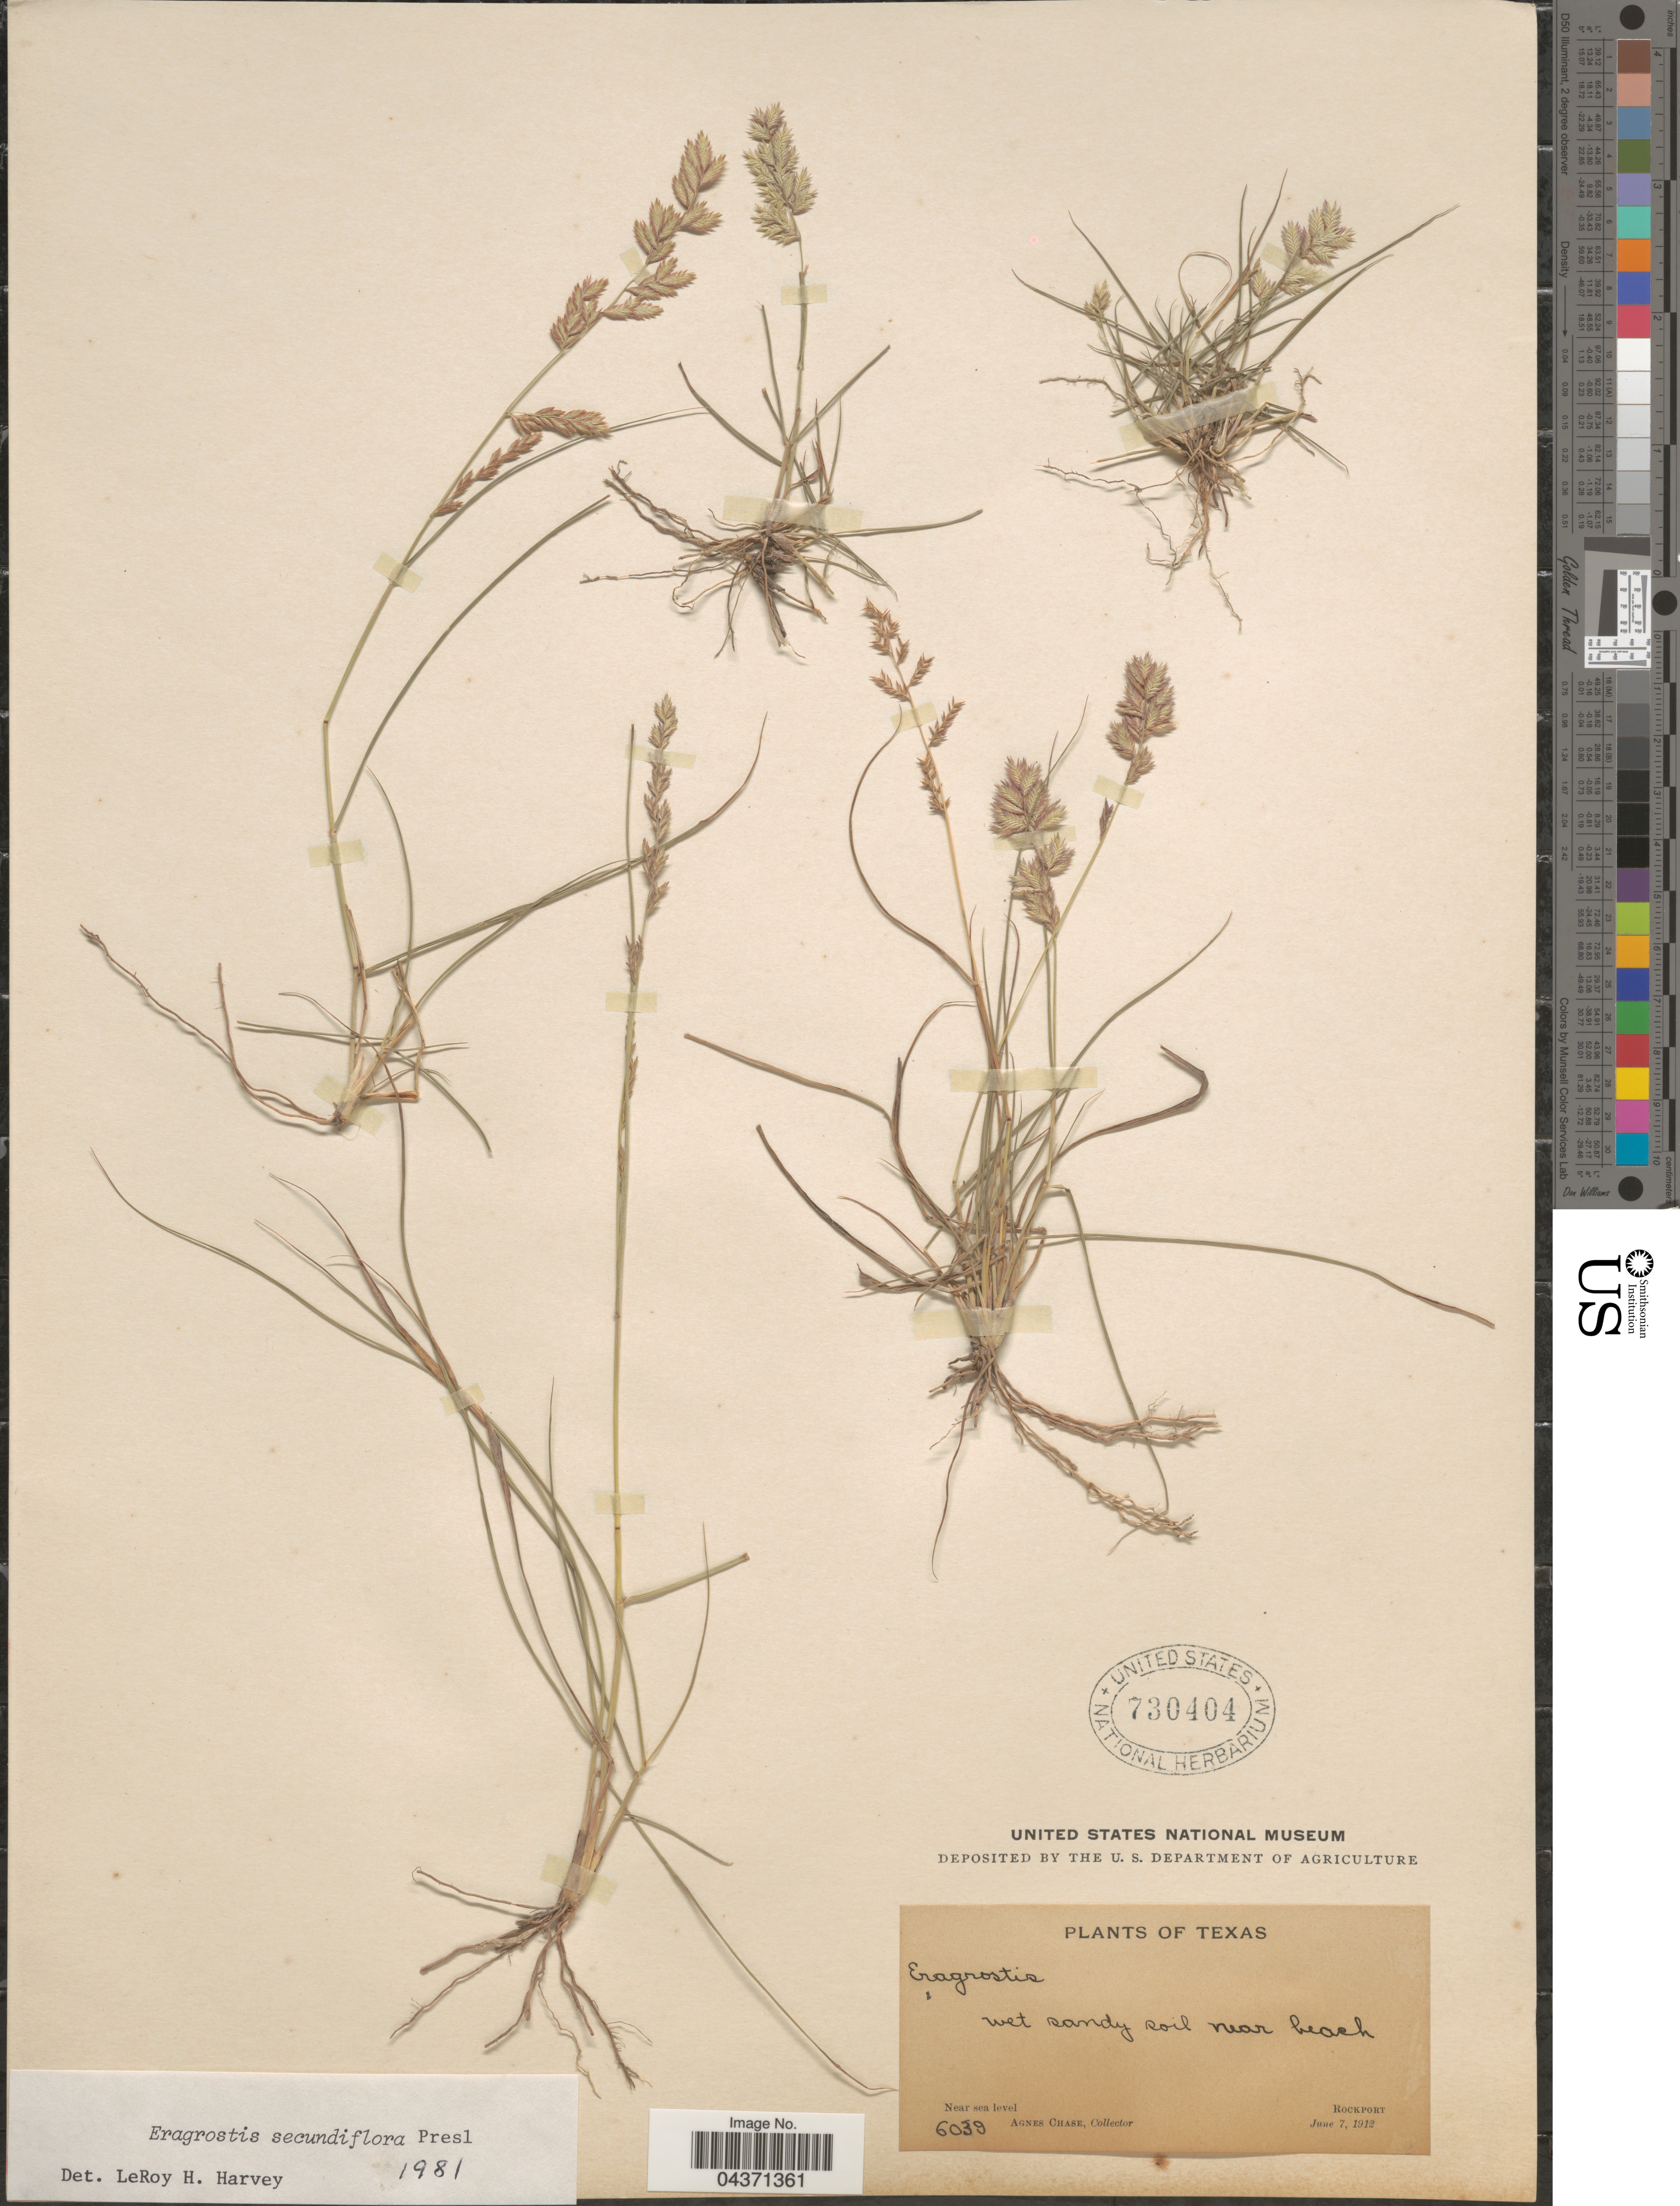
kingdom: Plantae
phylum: Tracheophyta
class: Liliopsida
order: Poales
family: Poaceae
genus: Eragrostis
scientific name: Eragrostis secundiflora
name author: J. Presl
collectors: A. Chase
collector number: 6039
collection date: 1912-06-07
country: United States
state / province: Texas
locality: Wet sandy soil near beach. Rockport.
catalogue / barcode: US 730404